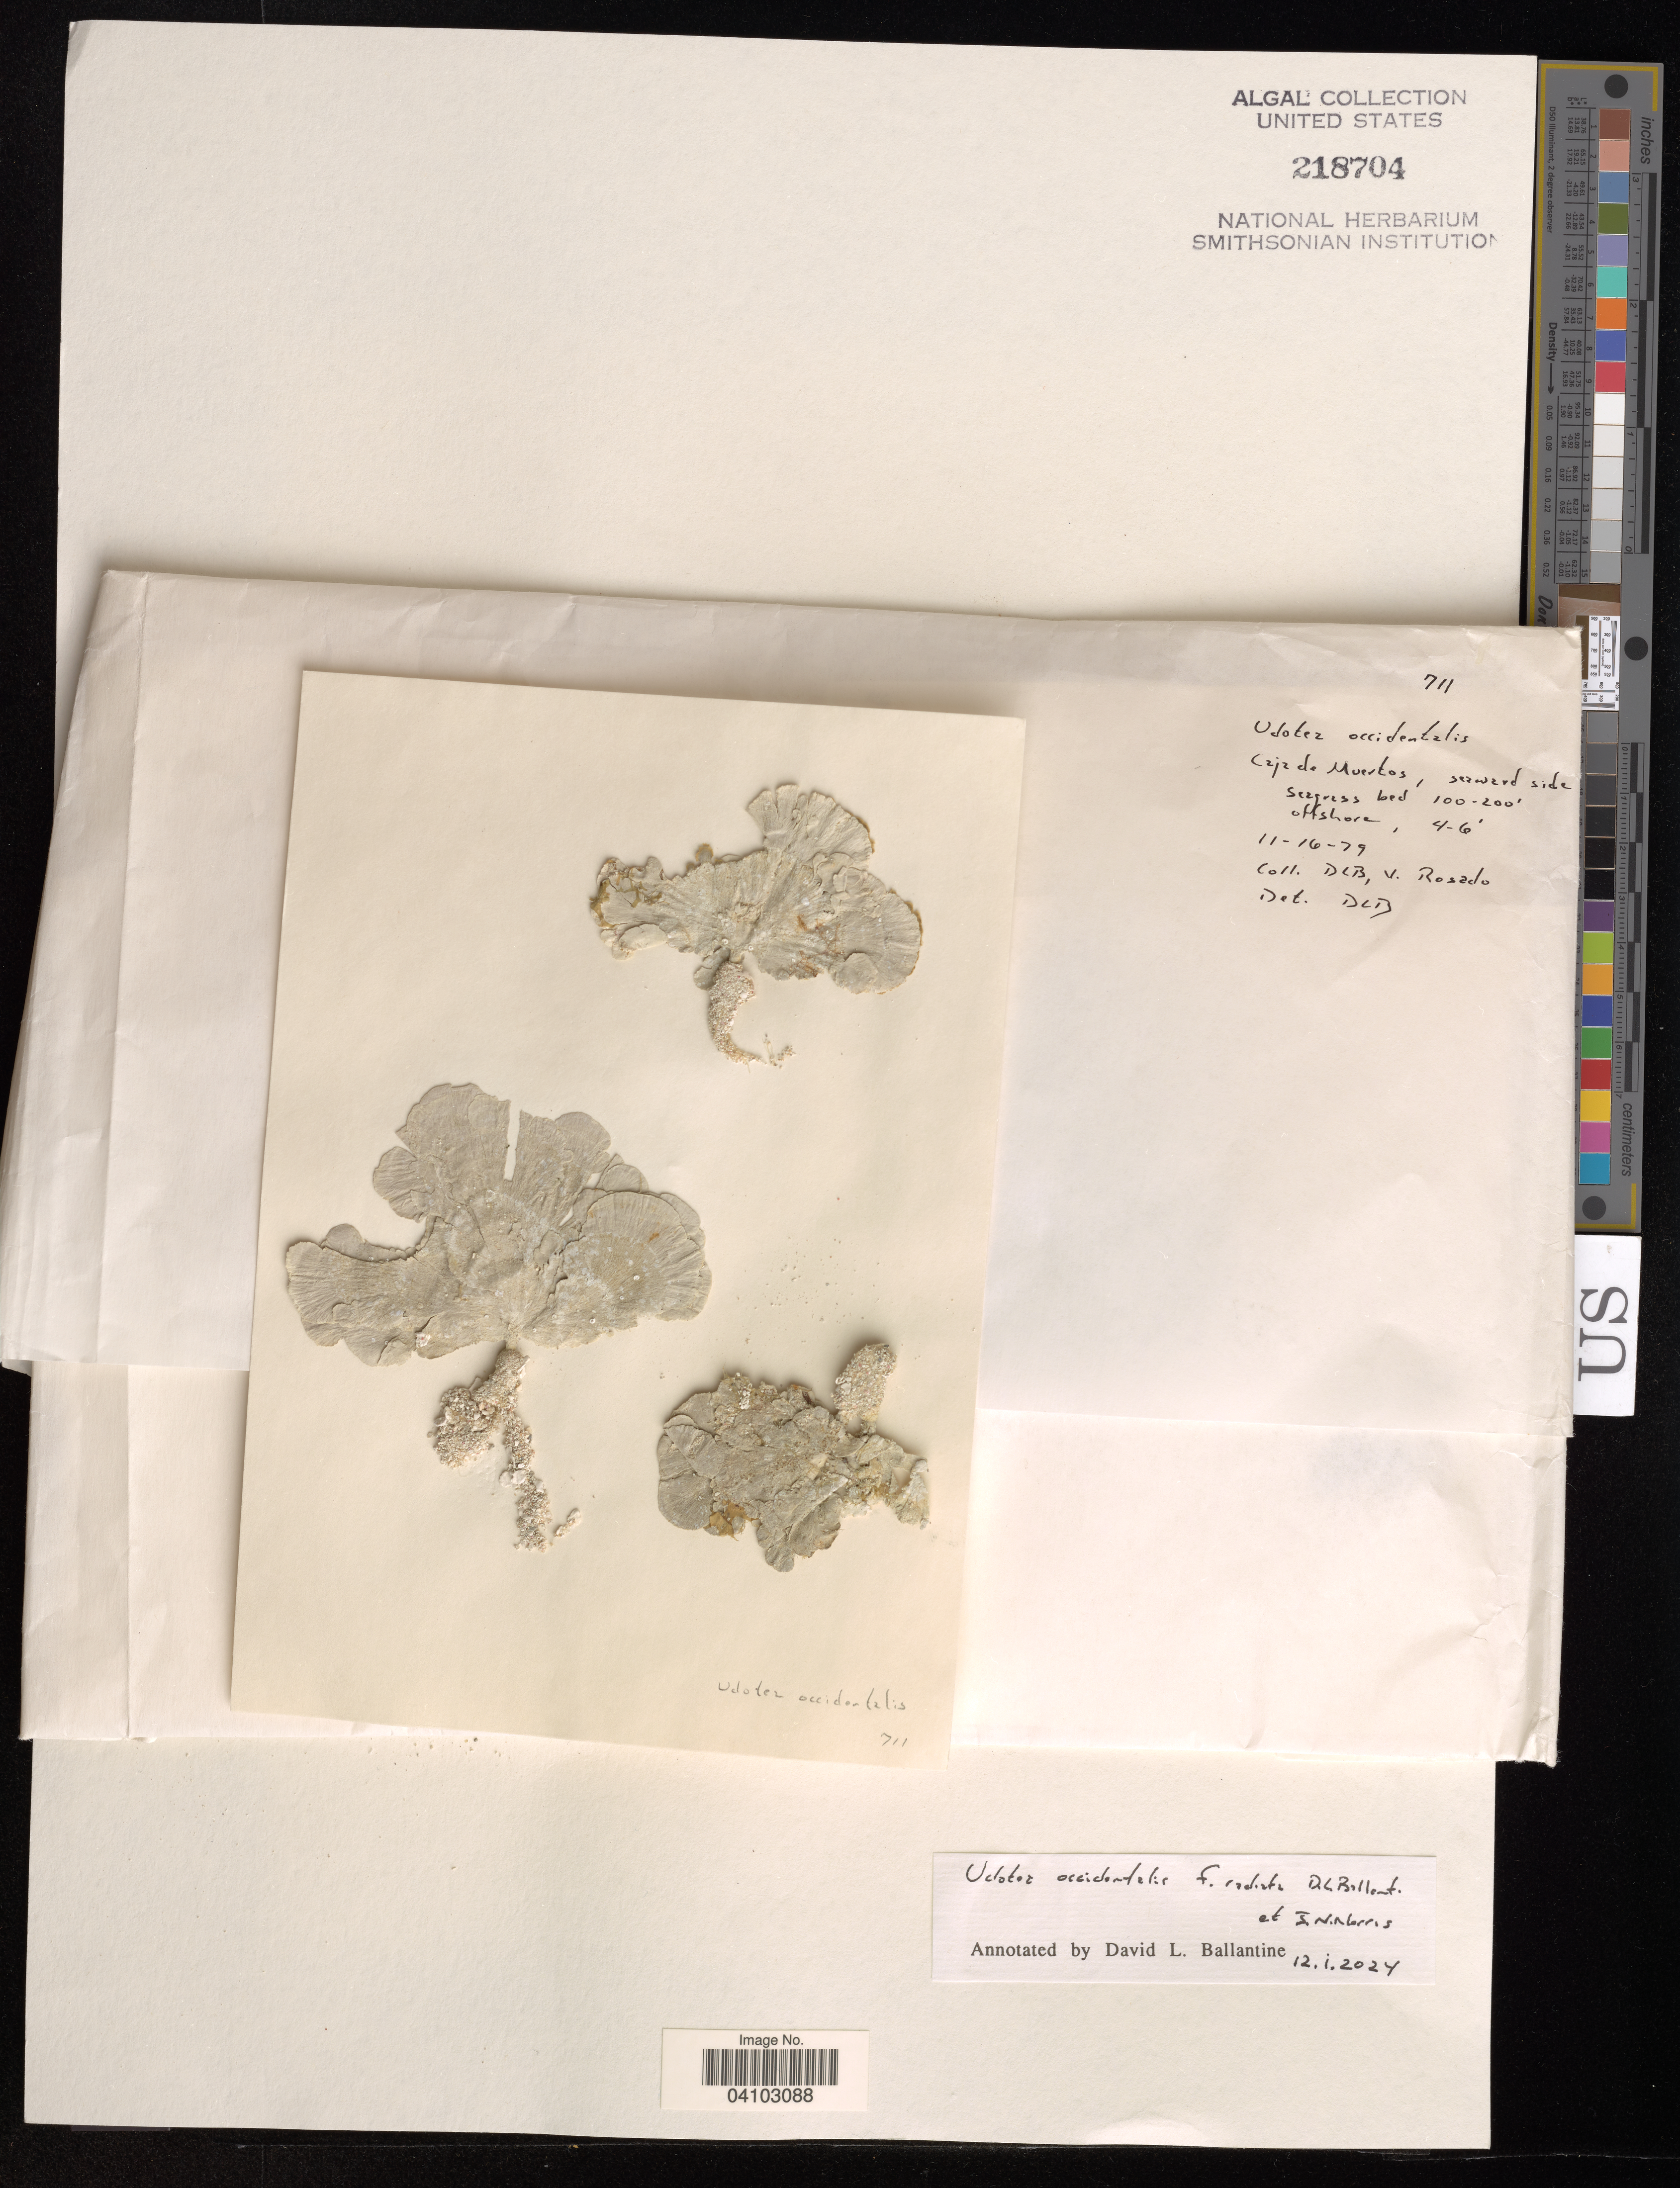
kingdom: Plantae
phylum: Chlorophyta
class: Ulvophyceae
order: Bryopsidales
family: Udoteaceae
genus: Udotea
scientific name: Udotea occidentalis f. radiata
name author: D.L.Ballantine & J.N. Norris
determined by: Ballantine, D. L.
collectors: D. L. B. & V. Rosado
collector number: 711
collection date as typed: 10 Aug 79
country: Puerto Rico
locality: Caja de Muertos, seaward side.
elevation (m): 30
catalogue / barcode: US 218704